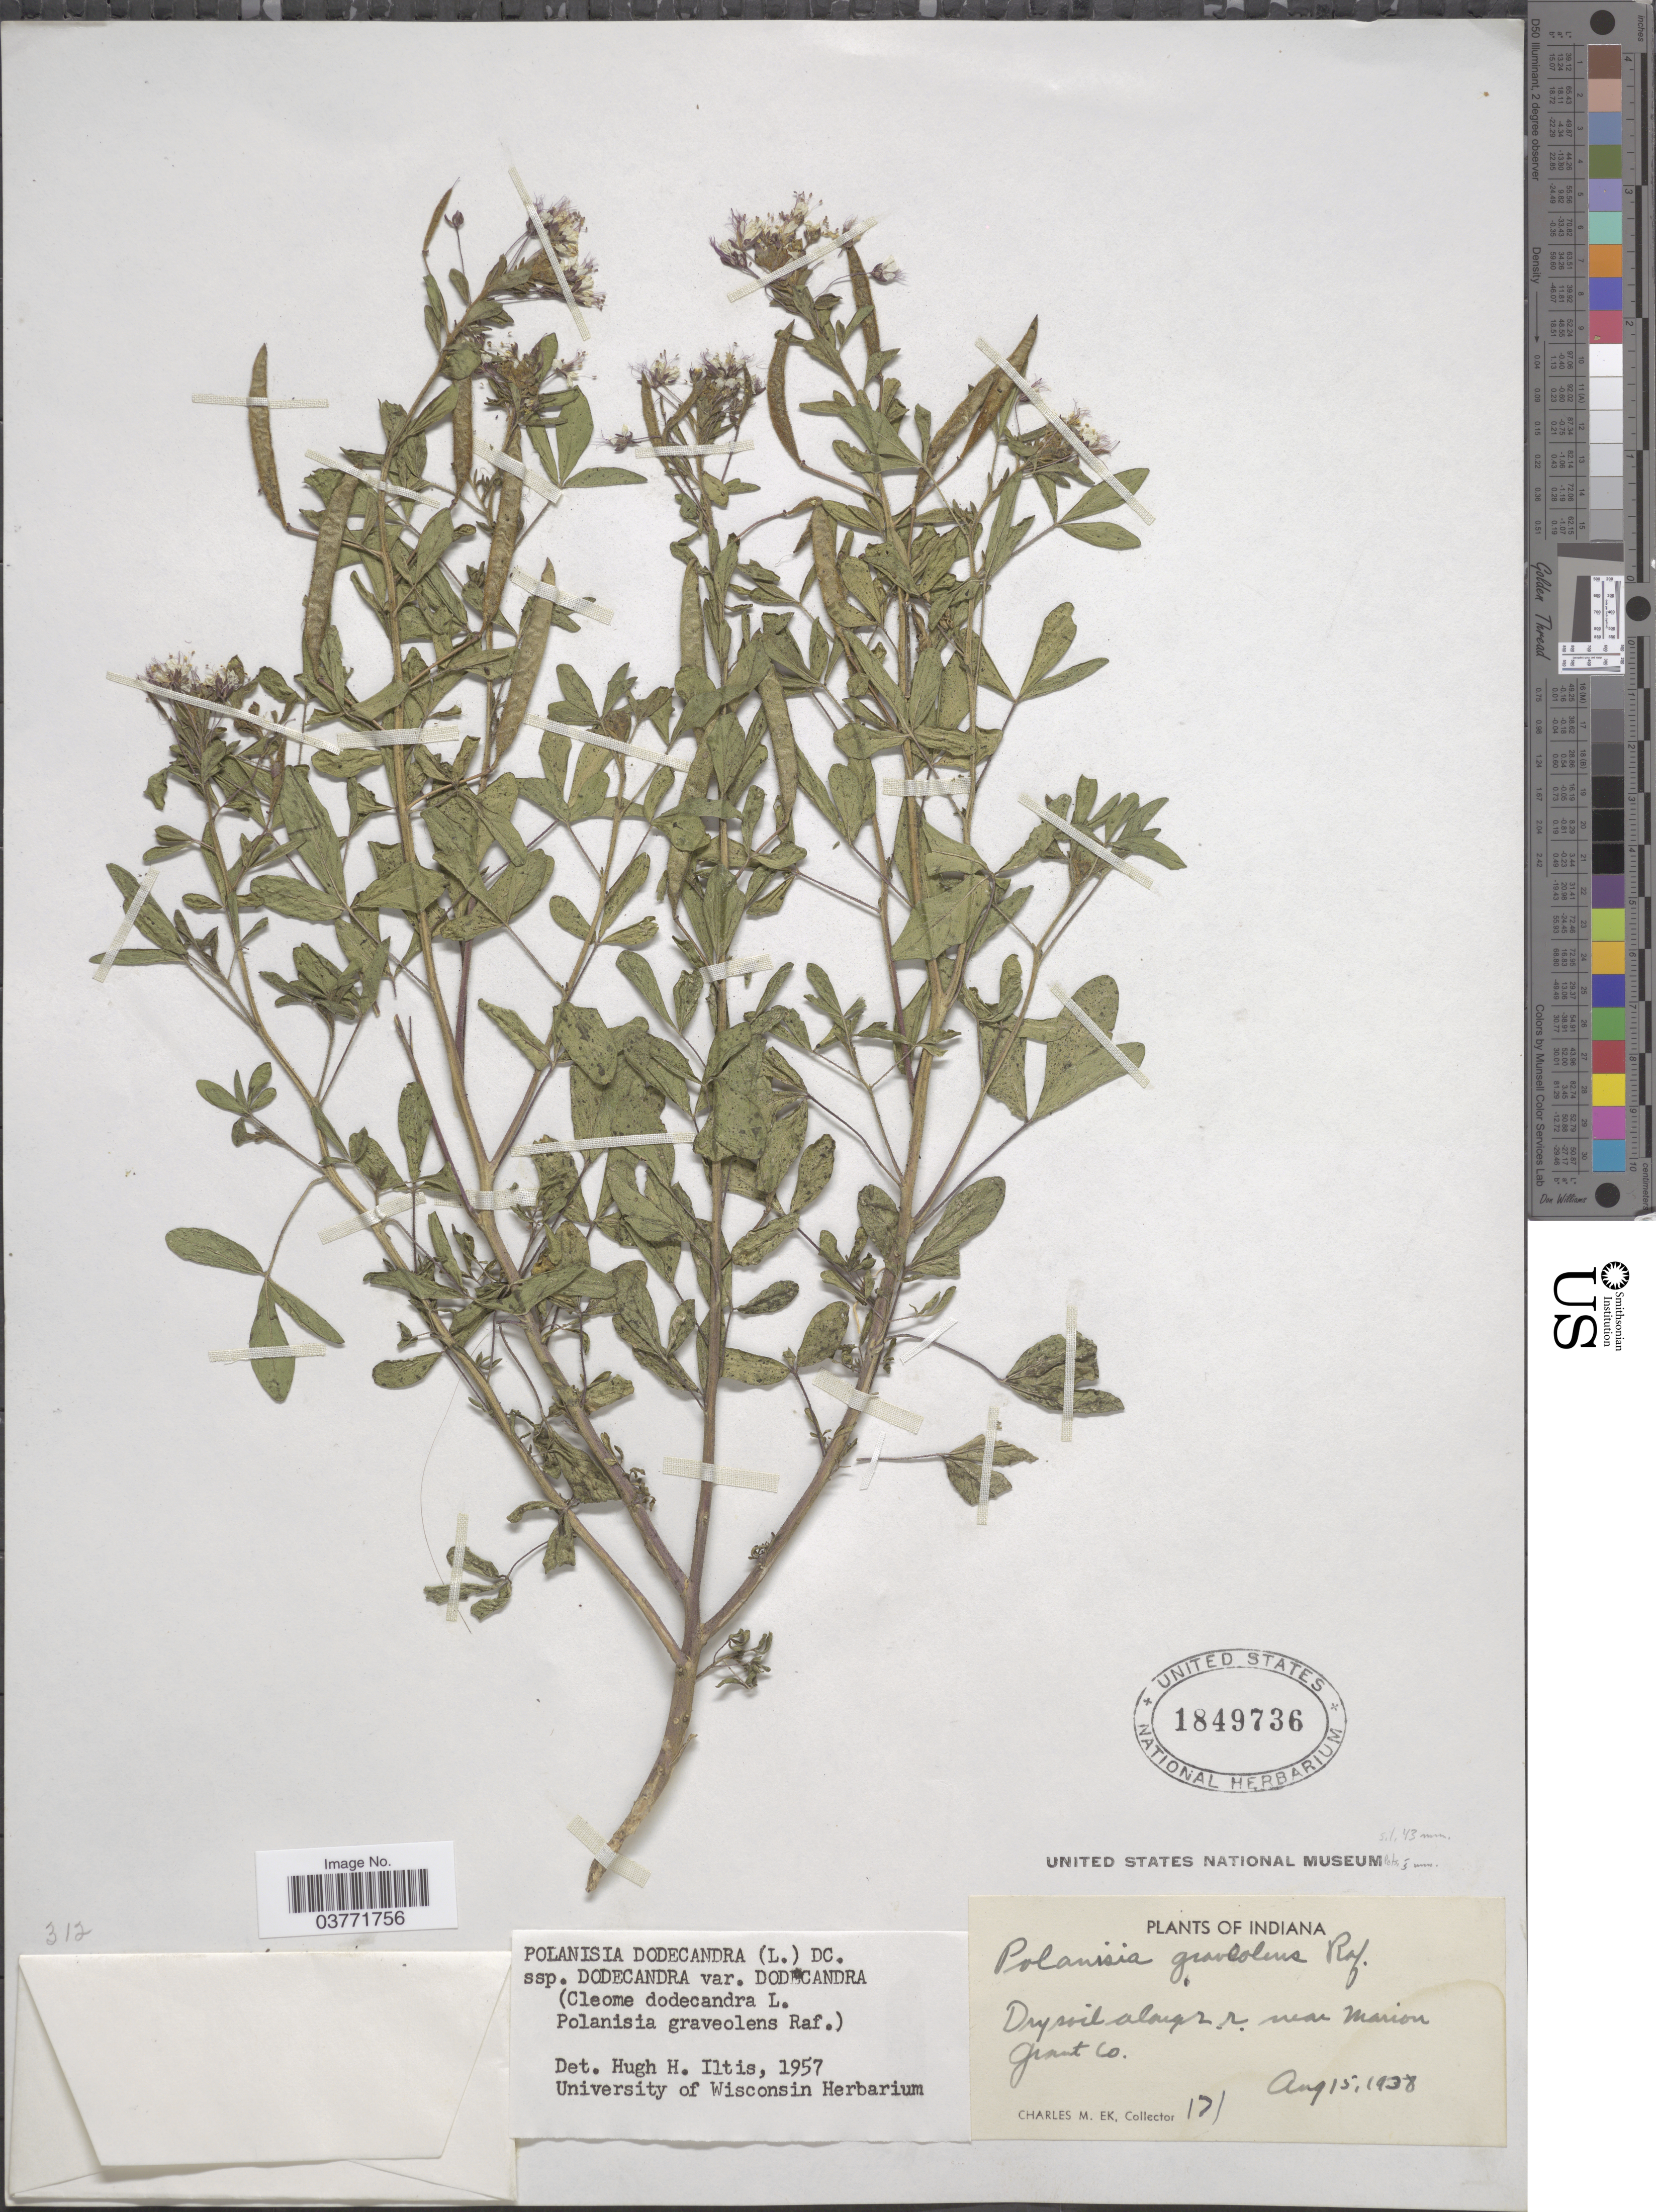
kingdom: Plantae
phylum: Tracheophyta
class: Magnoliopsida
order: Brassicales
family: Cleomaceae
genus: Polanisia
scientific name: Polanisia dodecandra subsp. dodecandra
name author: (L.) DC.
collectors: C. Ek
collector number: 171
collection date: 1938-08-15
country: United States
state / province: Indiana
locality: Dry soil along r.r. near Marion Grant Co.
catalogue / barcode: US 1849736